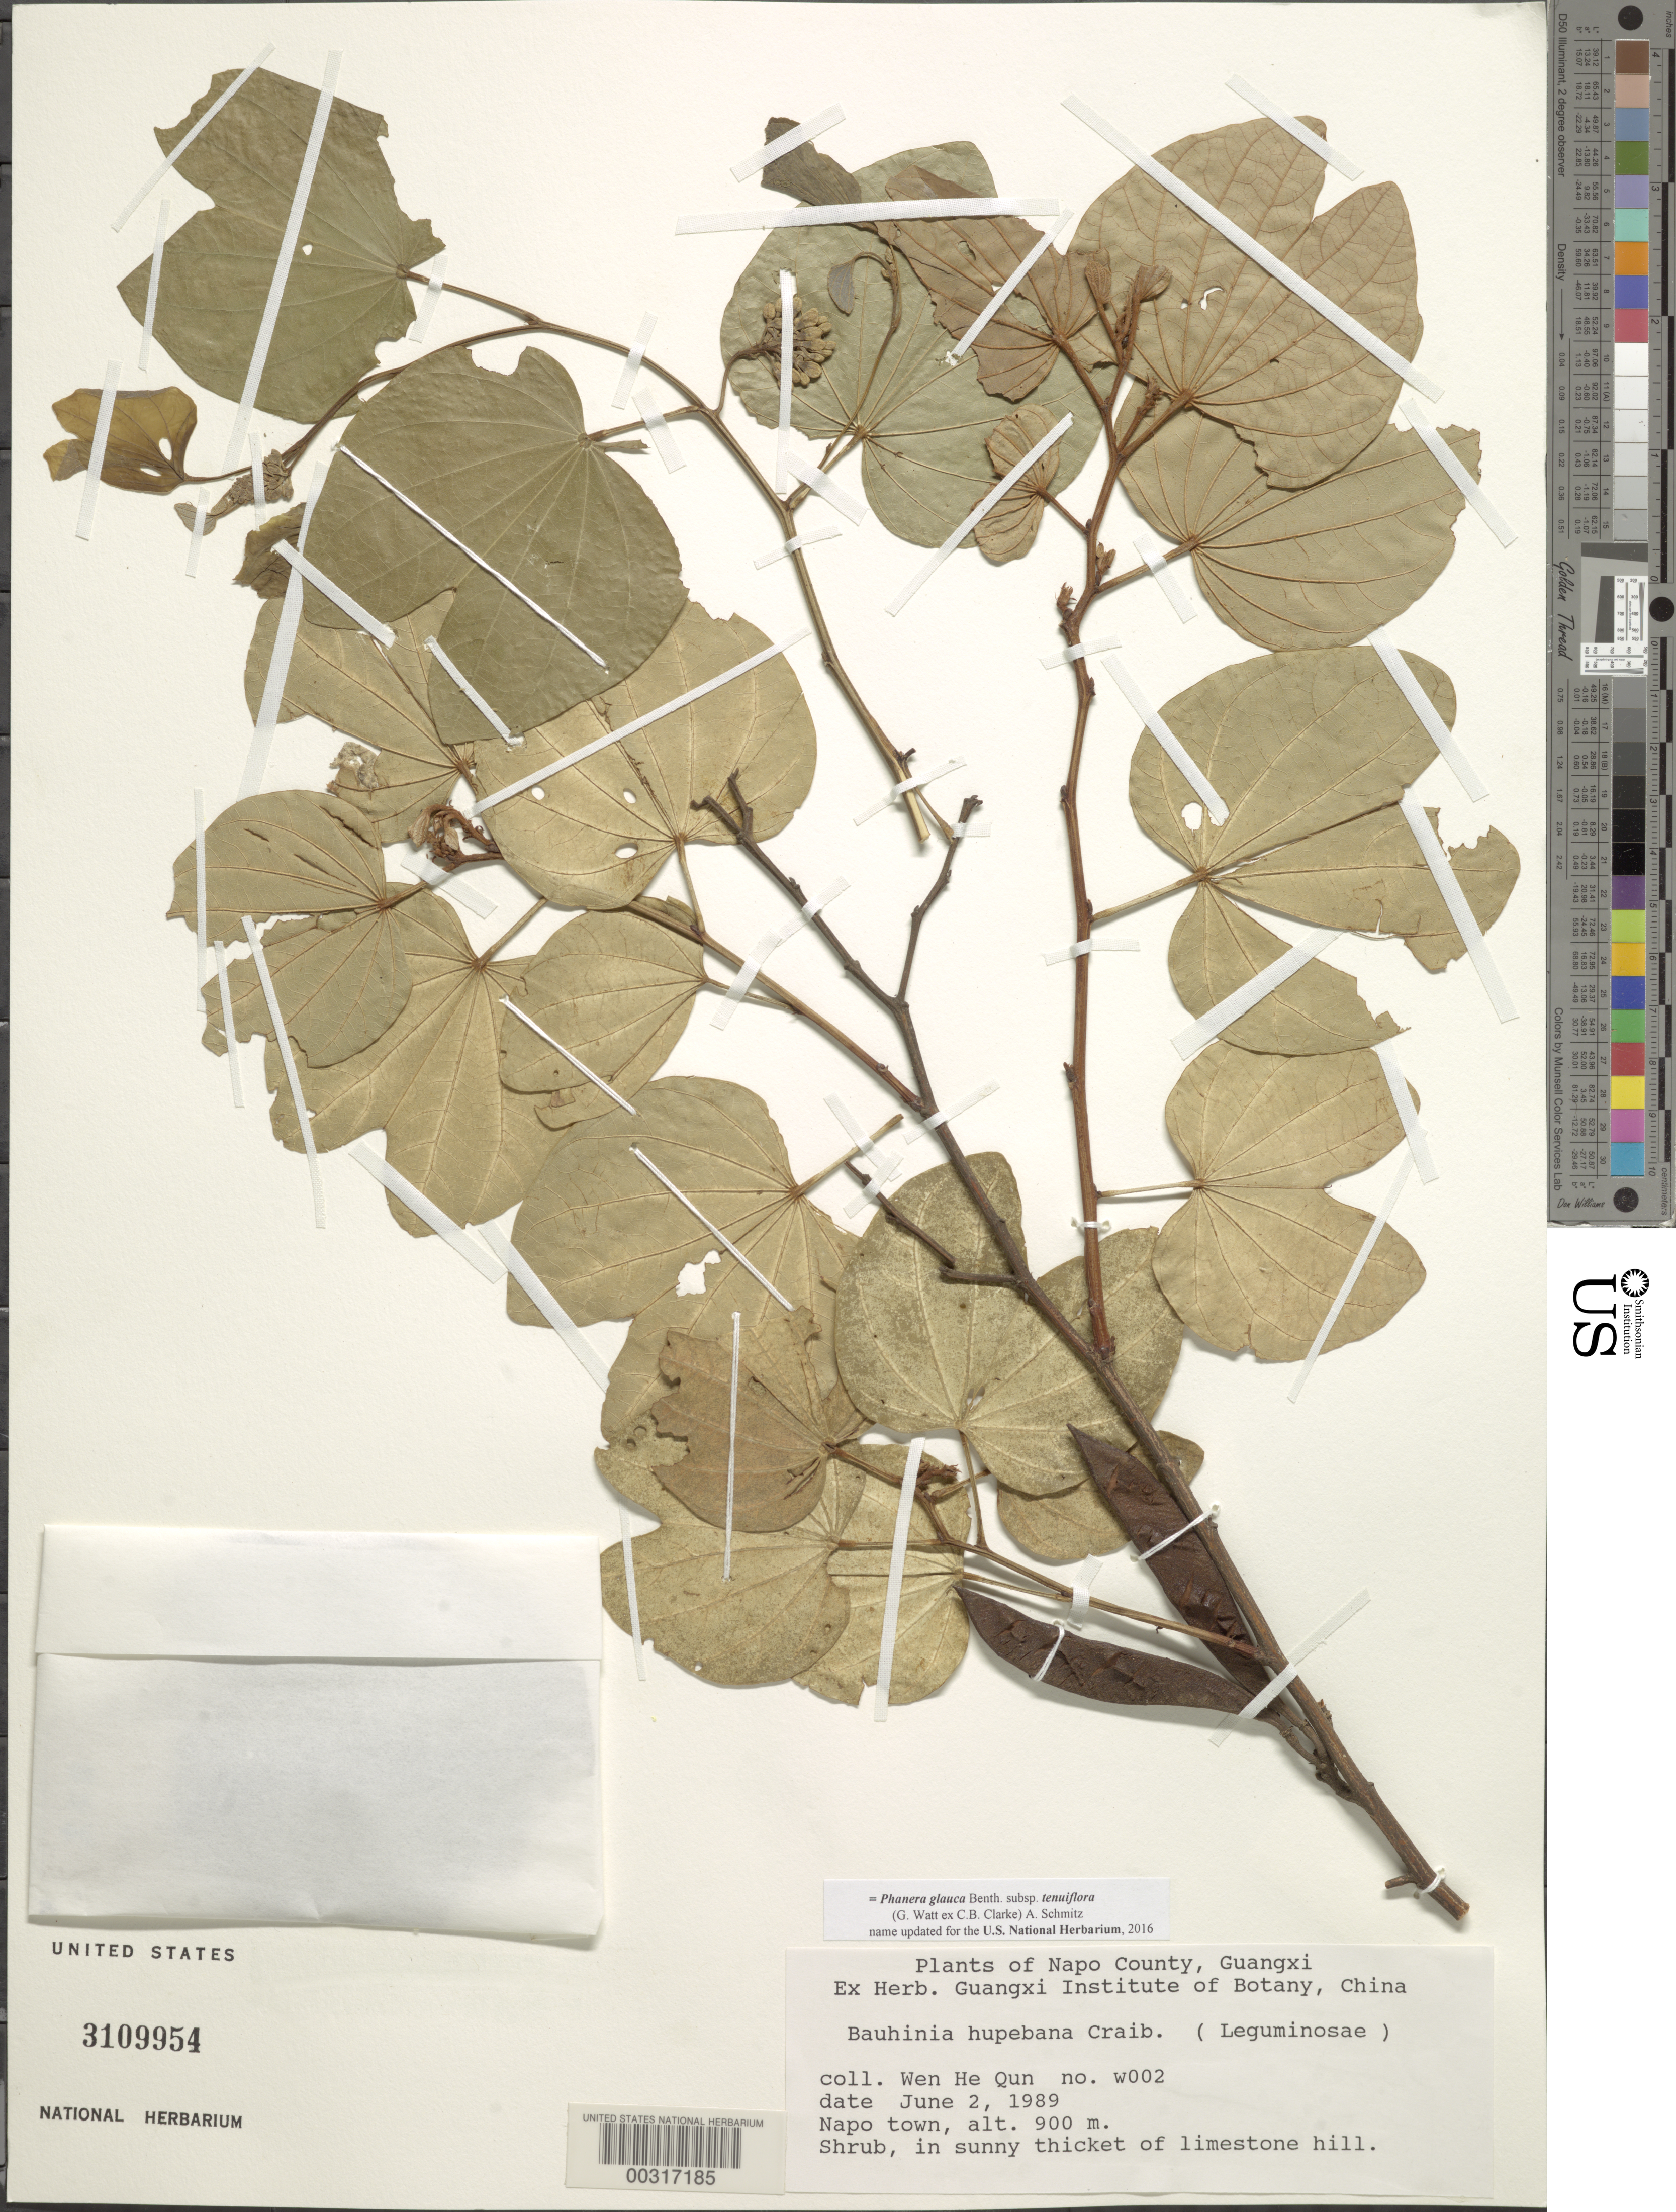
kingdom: Plantae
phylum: Tracheophyta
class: Magnoliopsida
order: Fabales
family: Fabaceae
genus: Phanera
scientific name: Phanera glauca subsp. tenuiflora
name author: (Watt ex C.B. Clarke) A.Schmitz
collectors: W. Qun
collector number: W002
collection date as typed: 02 Jun 1989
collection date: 1989-06-02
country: China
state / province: Guangxi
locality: Napo co., napo town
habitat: In sunny thicket of limestone hill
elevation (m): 900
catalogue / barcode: US 3109954